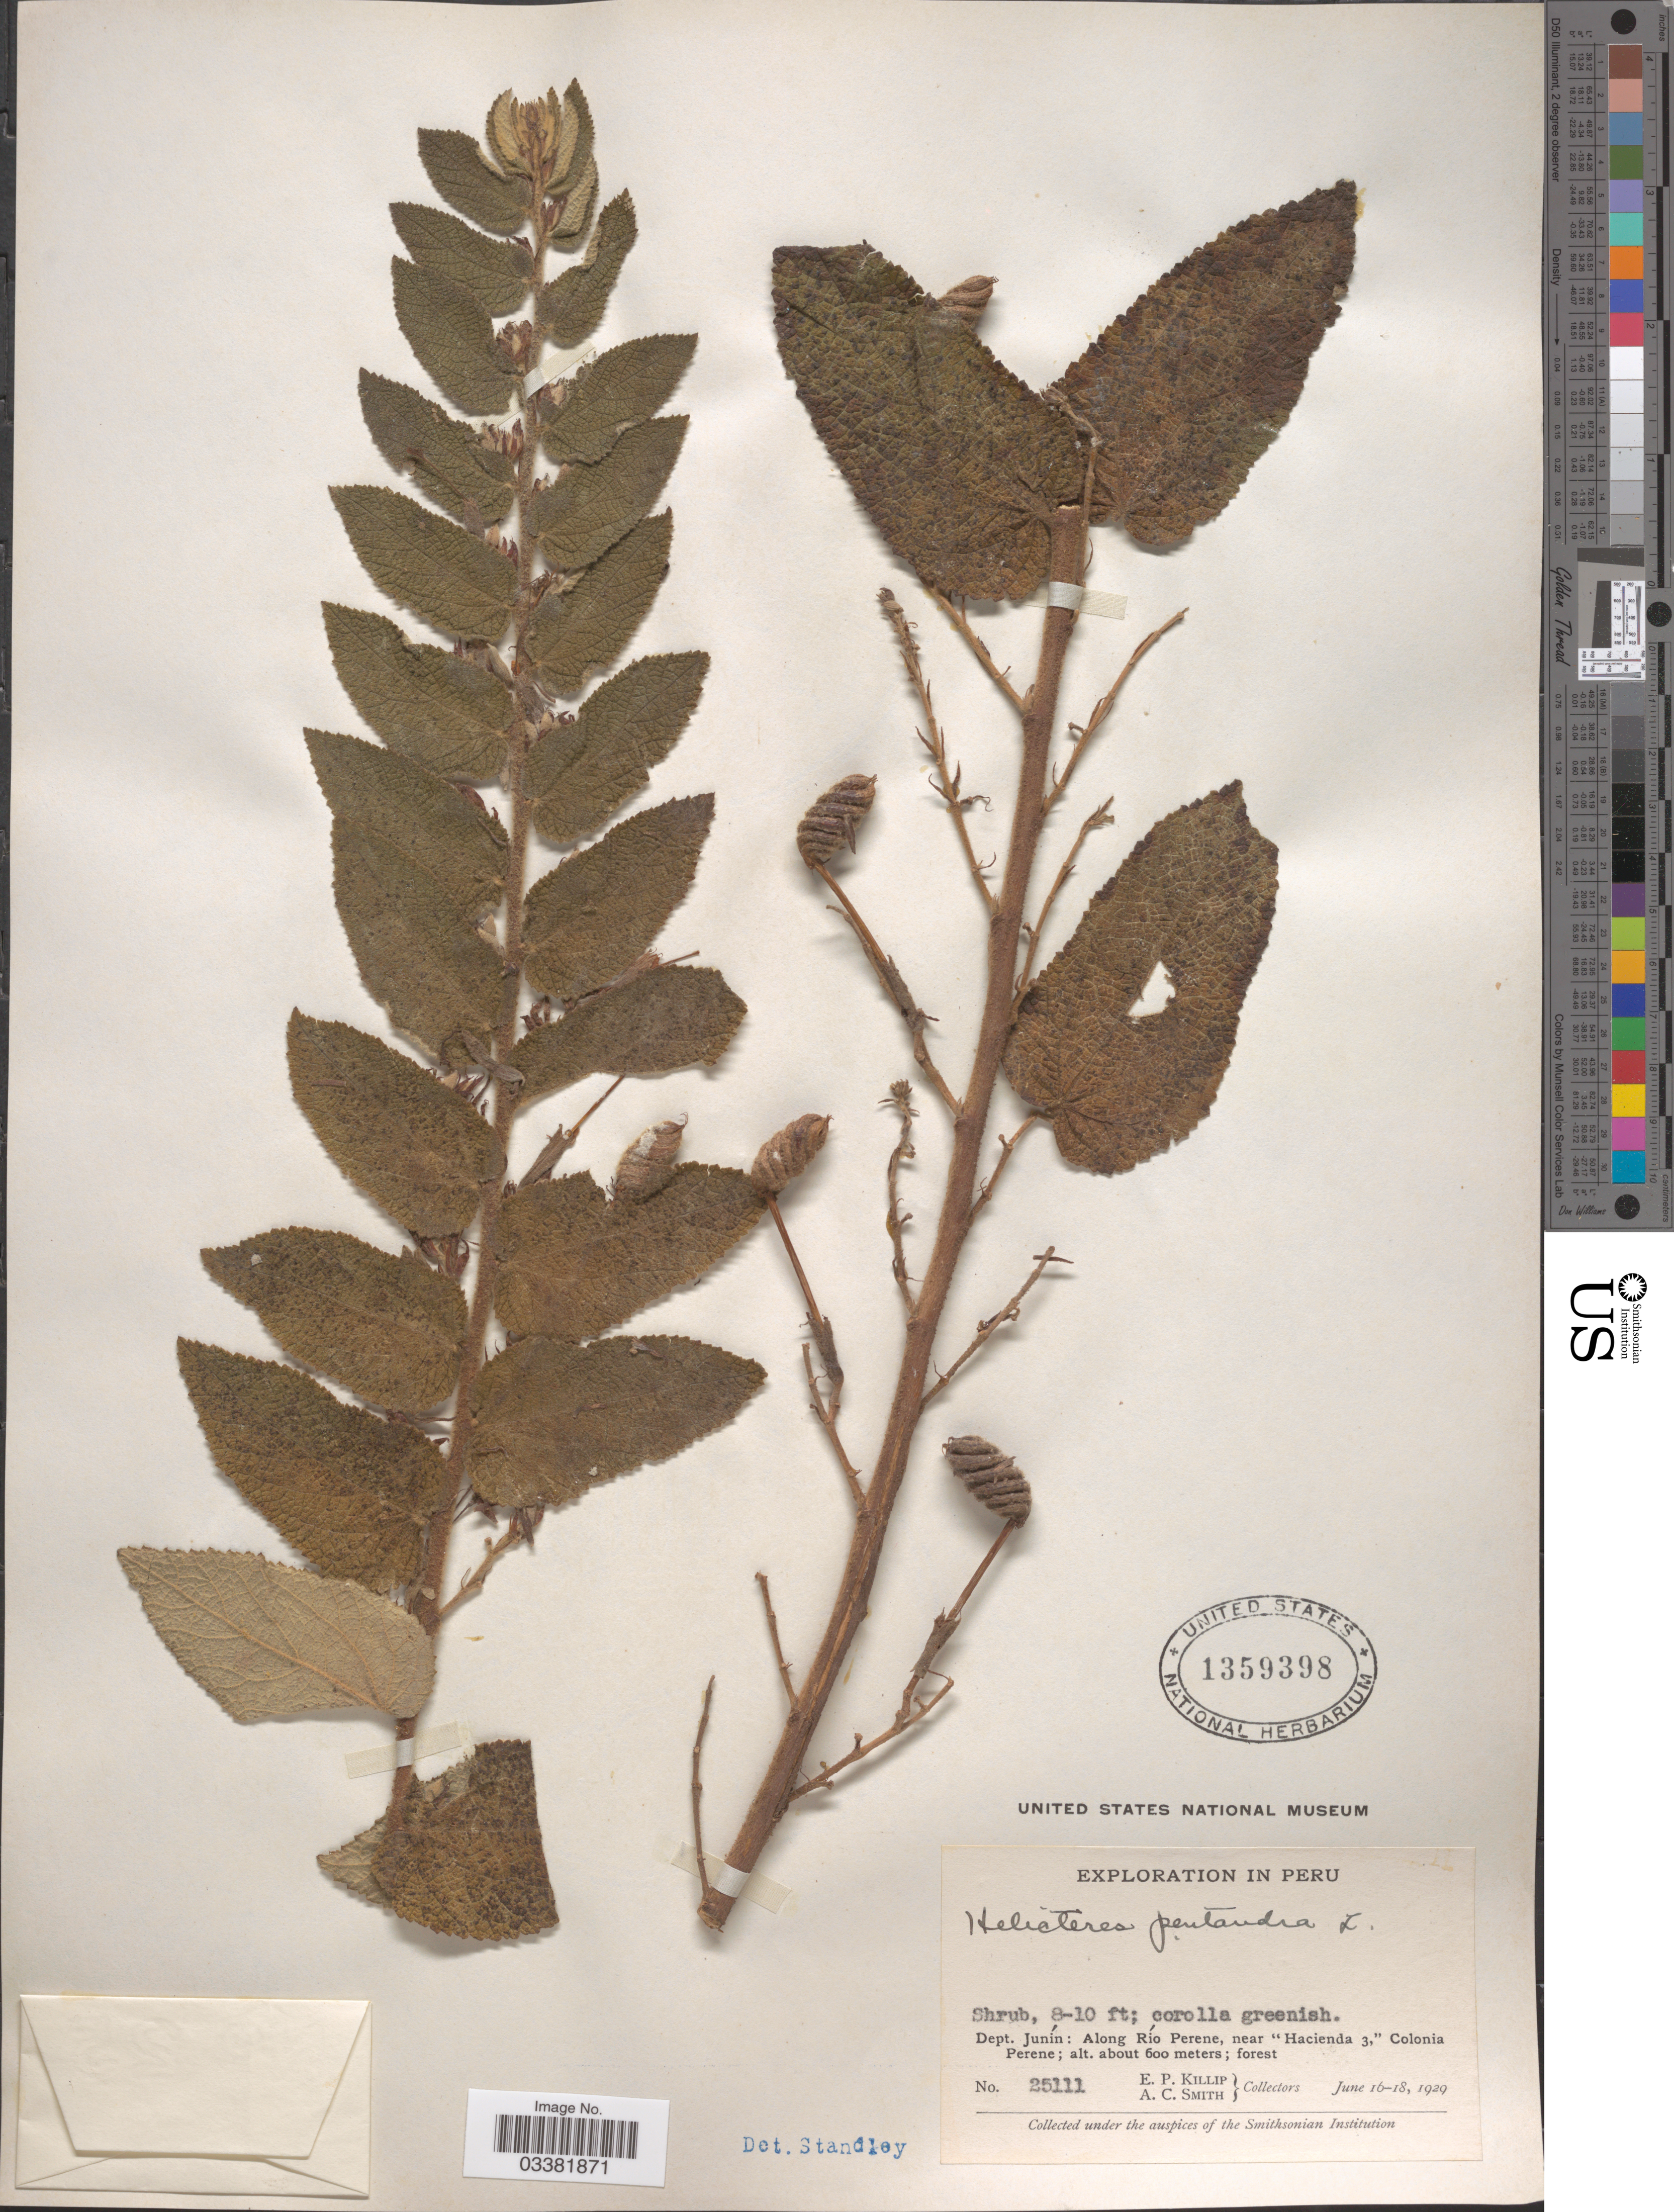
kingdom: Plantae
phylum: Tracheophyta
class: Magnoliopsida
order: Malvales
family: Malvaceae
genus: Helicteres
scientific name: Helicteres pentandra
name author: L.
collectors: E. P. Killip & A. C. Smith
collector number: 25111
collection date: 1929-06-16/1929-06-18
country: Peru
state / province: Junín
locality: Dept. Junín: Along Río Perene, near "Hacienda 3", Colonia Perene.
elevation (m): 600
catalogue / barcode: US 1359398